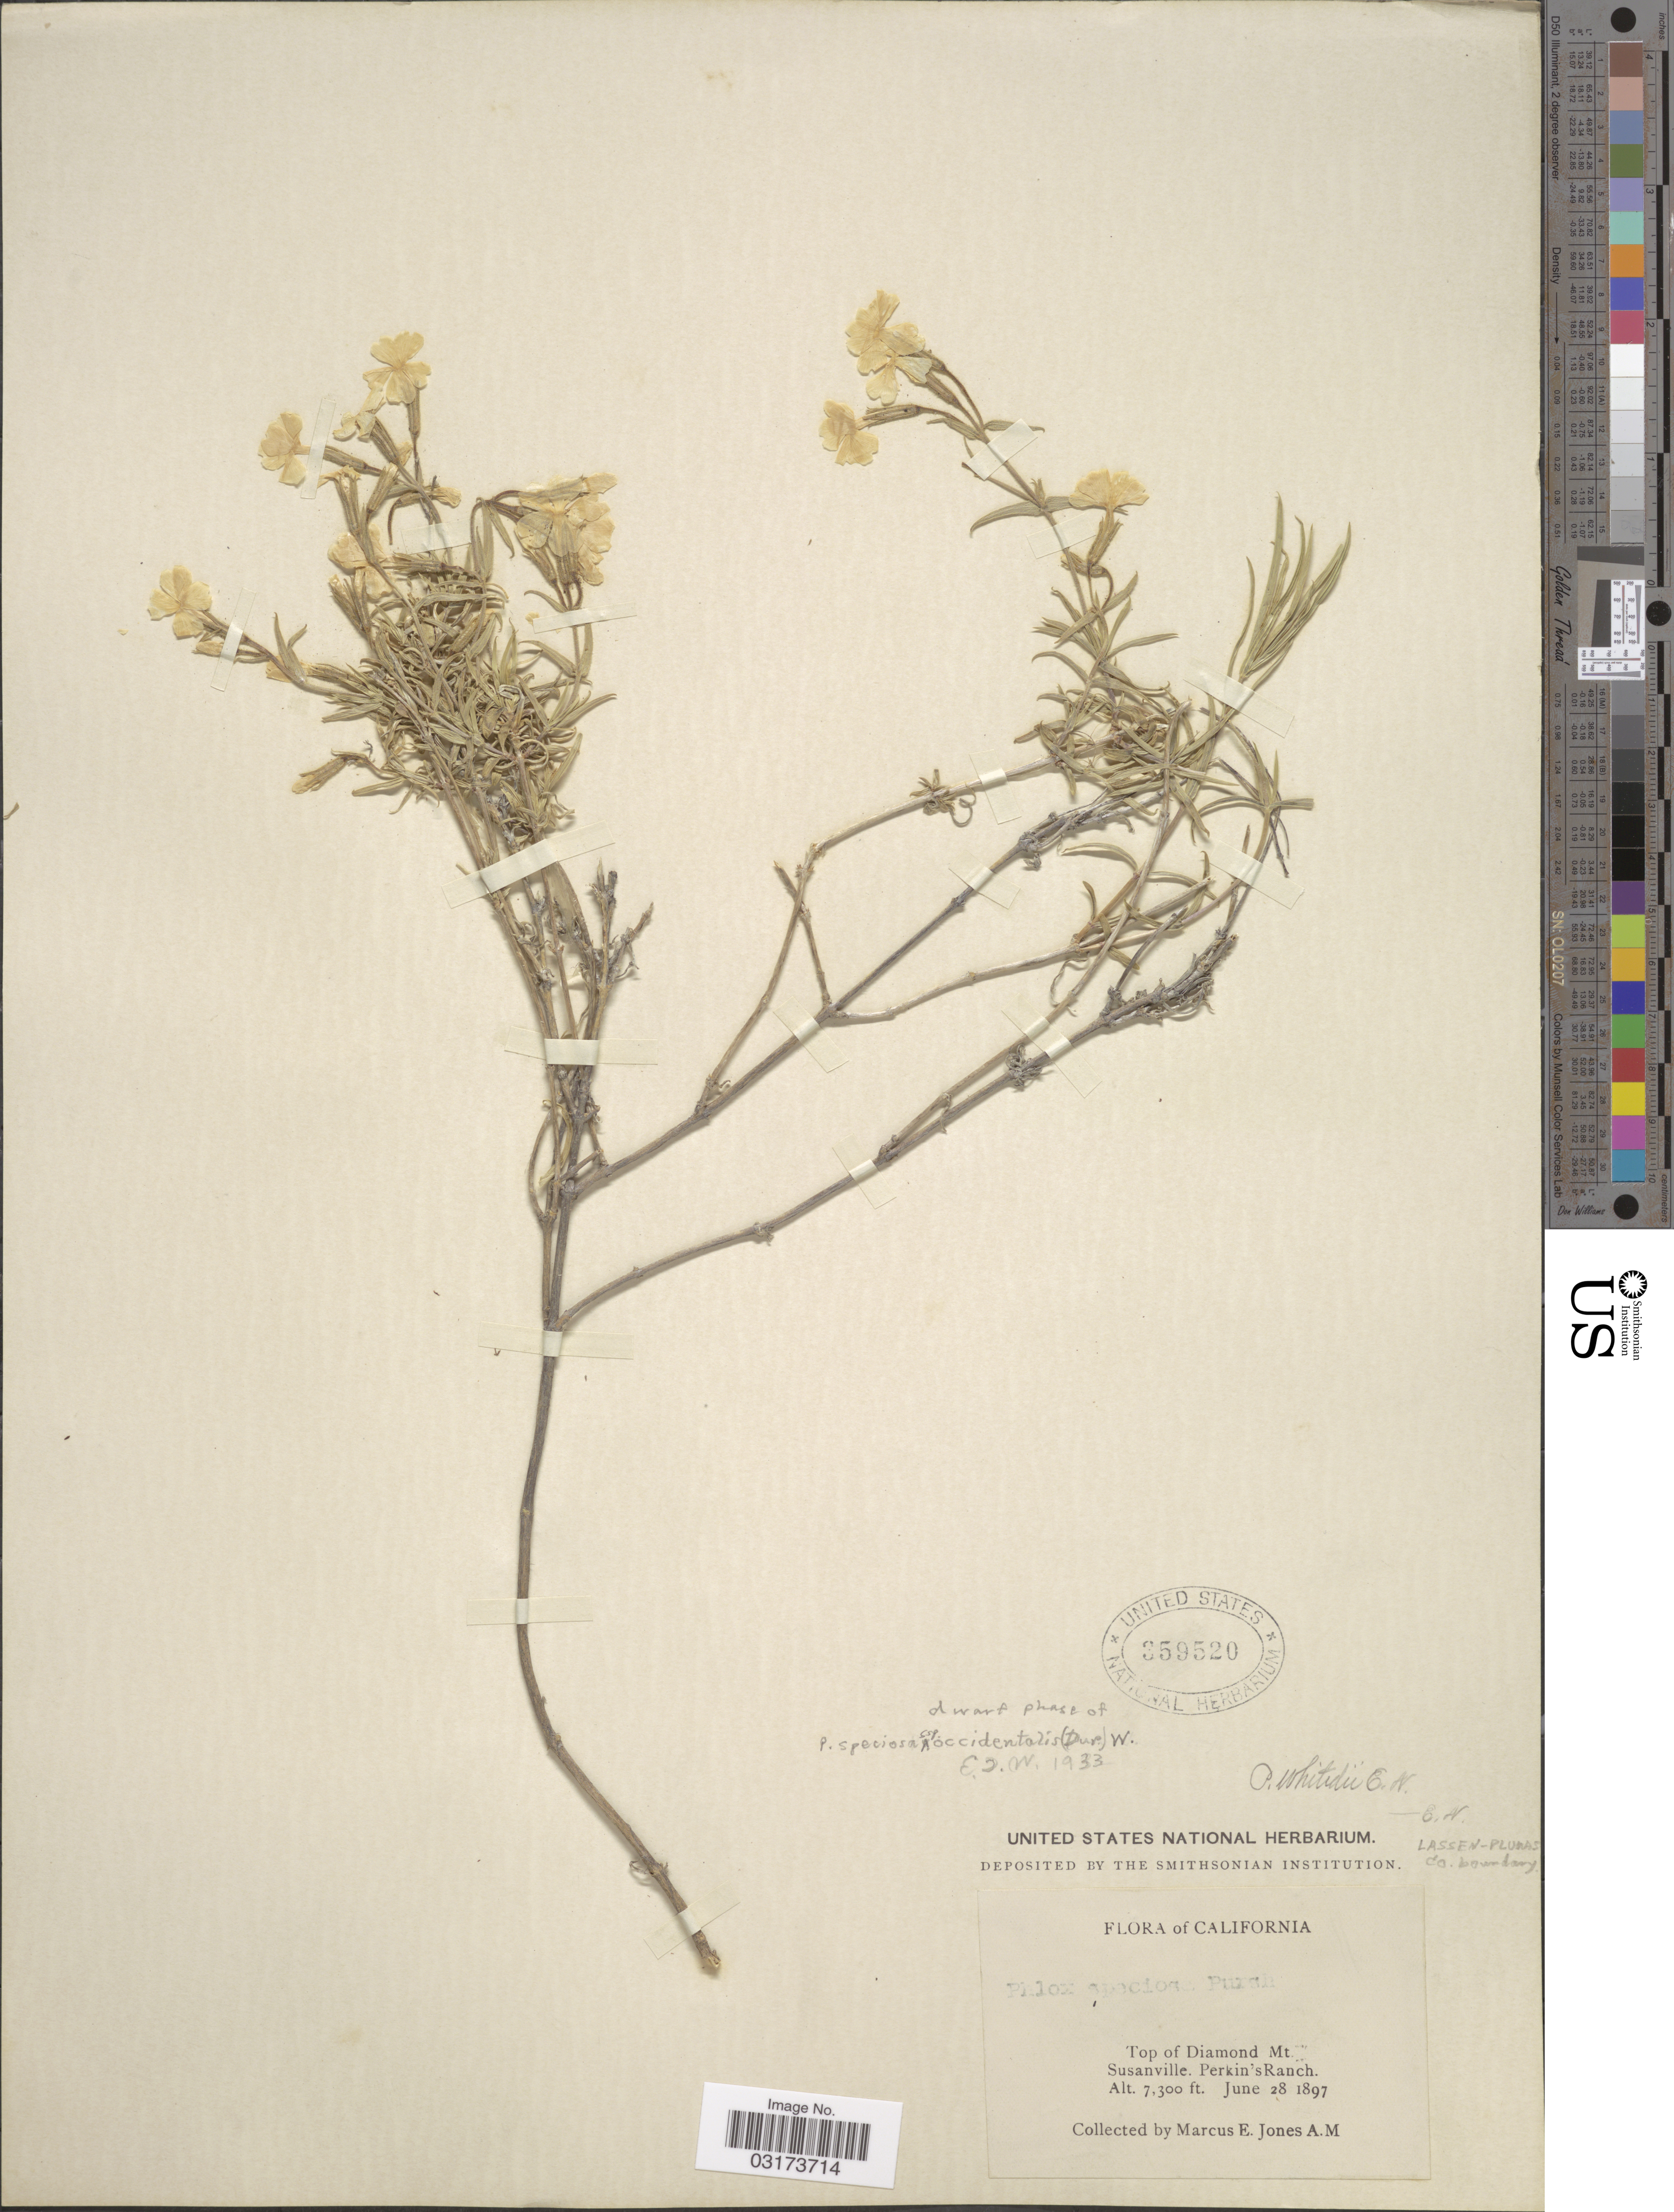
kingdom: Plantae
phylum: Tracheophyta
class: Magnoliopsida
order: Ericales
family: Polemoniaceae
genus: Phlox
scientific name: Phlox speciosa subsp. occidentalis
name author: (Durand ex Torr.) Wherry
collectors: M. E. Jones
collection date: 1897-06-28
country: United States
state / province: California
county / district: Plumas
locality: Top of Diamond Mt. Susanville. Perkin's Ranch. Lassen - Plumas Co. boundary.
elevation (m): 2225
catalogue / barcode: US 359520